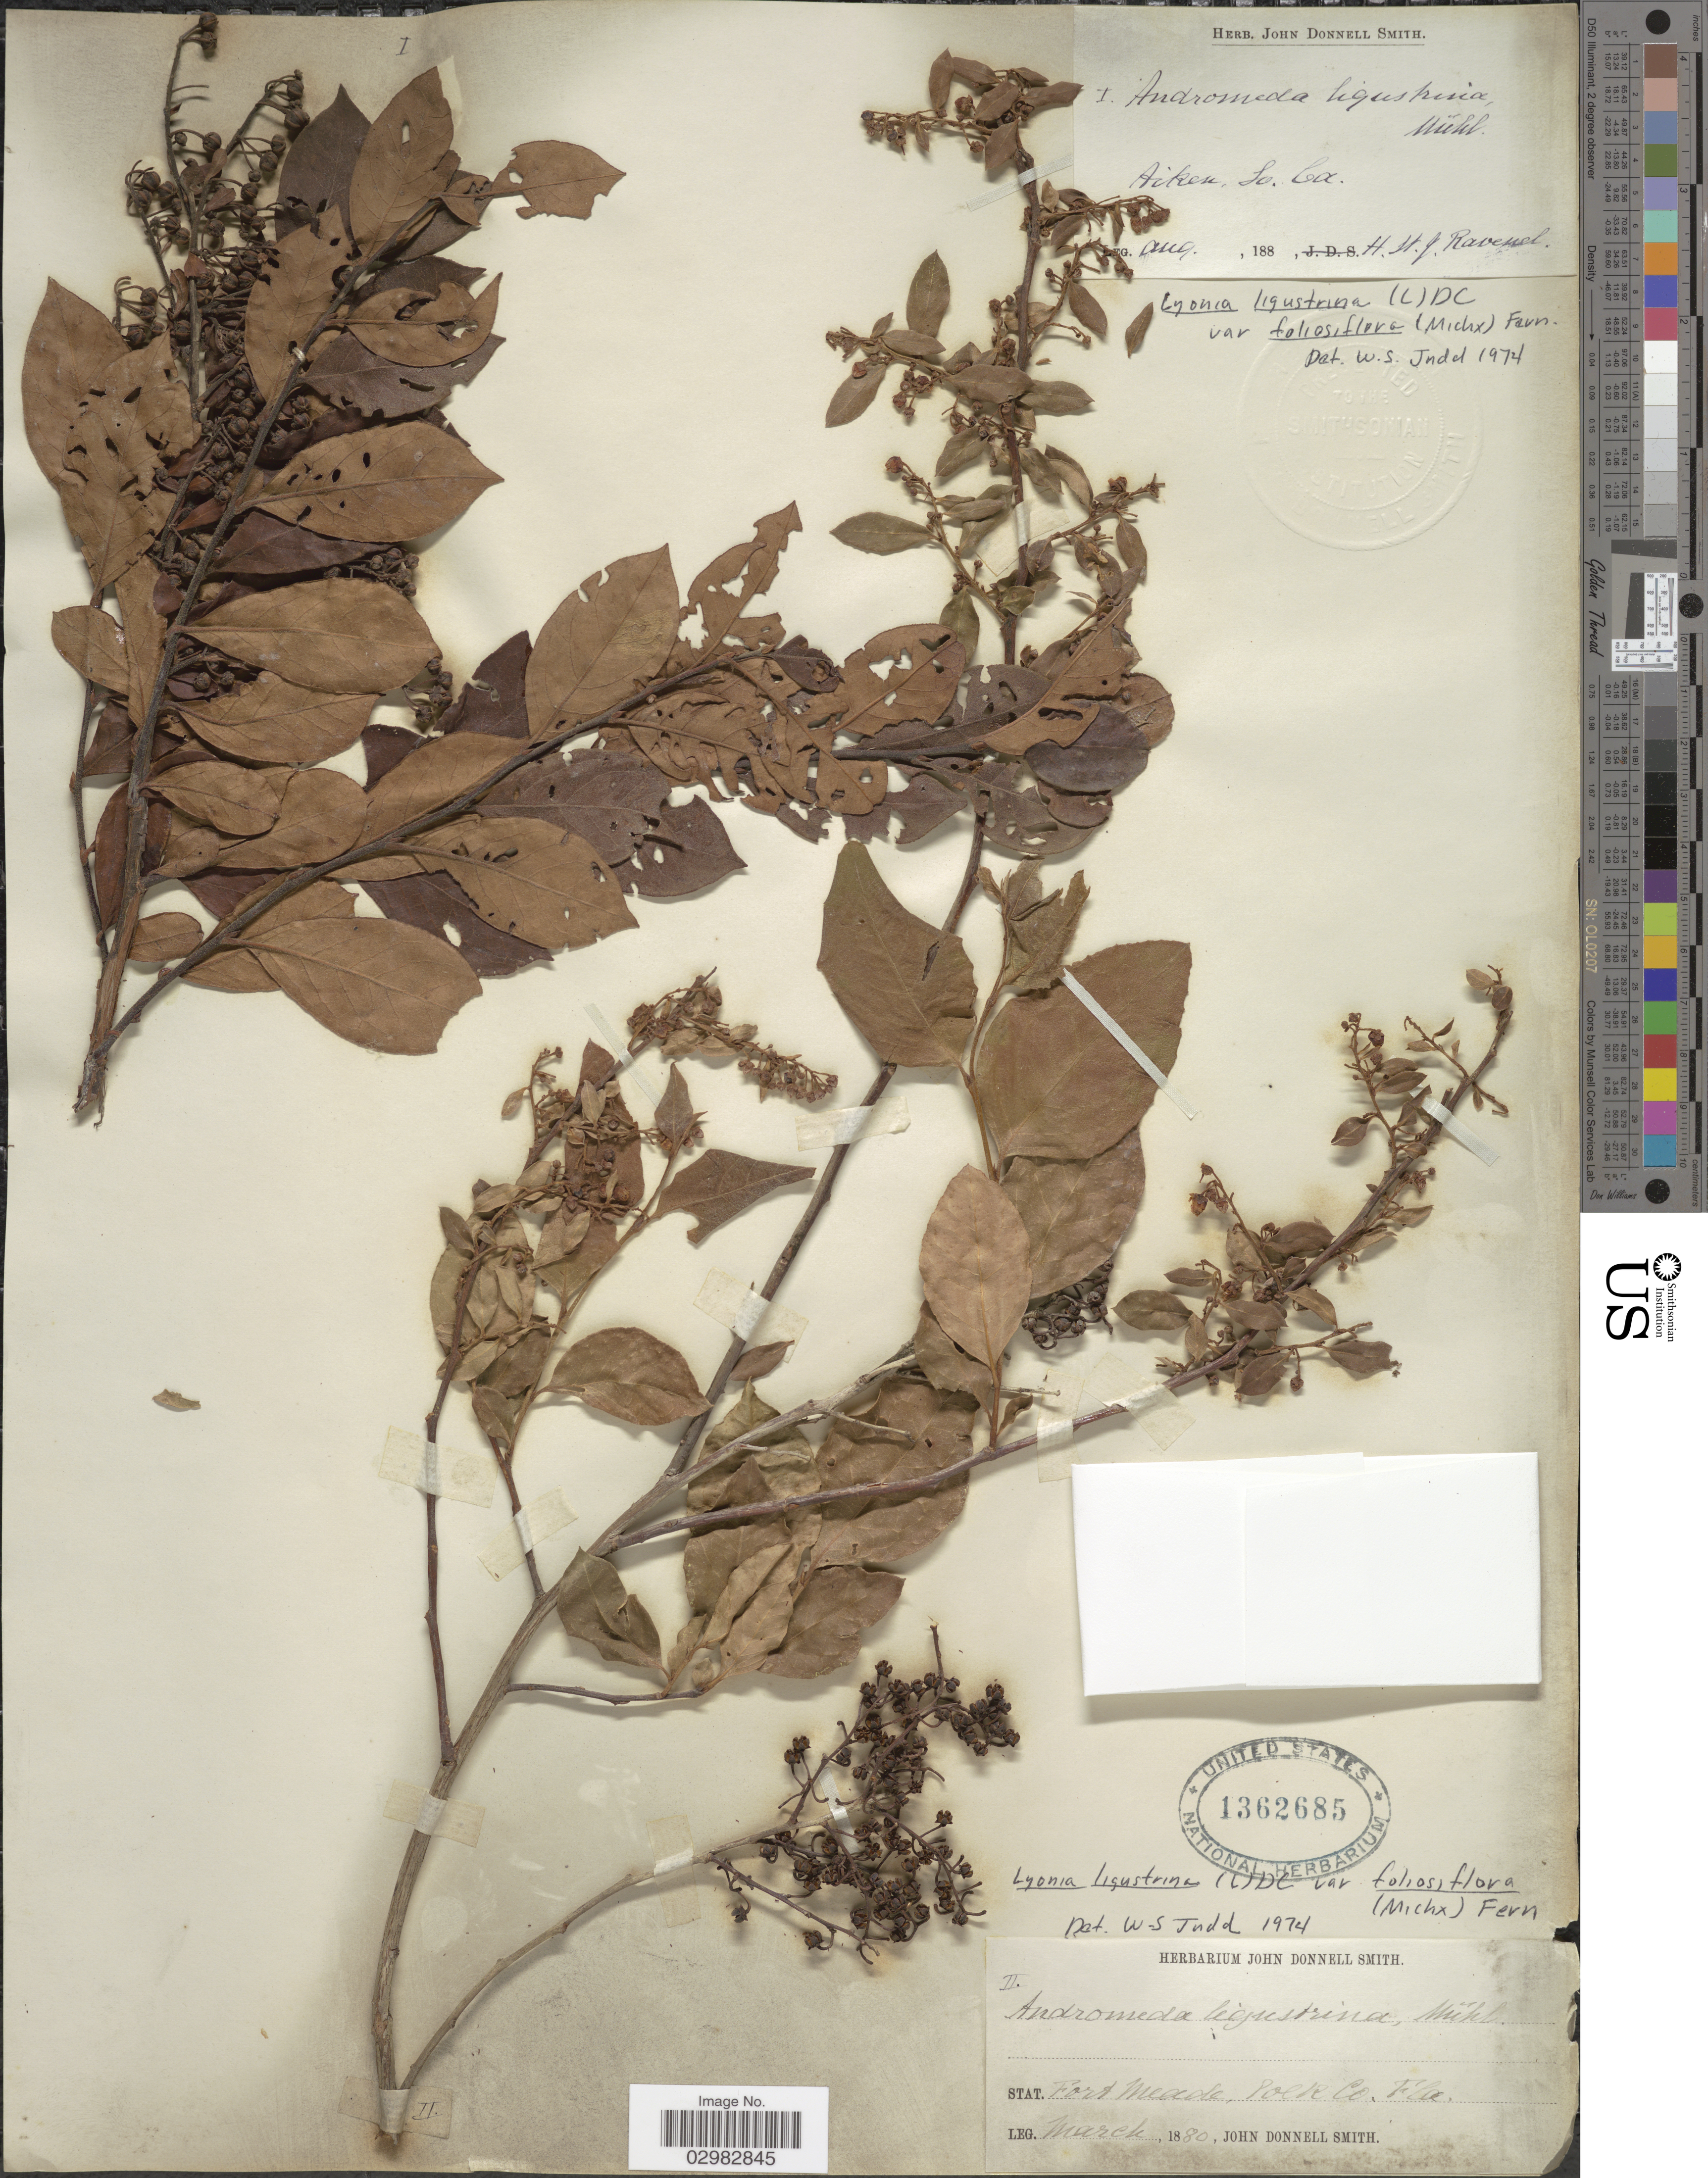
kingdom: Plantae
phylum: Tracheophyta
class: Magnoliopsida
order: Ericales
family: Ericaceae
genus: Lyonia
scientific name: Lyonia ligustrina var. foliosiflora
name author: (Michx.) Fernald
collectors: J. Donnell Smith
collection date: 1880-03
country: United States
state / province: Florida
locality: Stat. Fort Meade, Polk Co.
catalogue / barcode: US 1362685